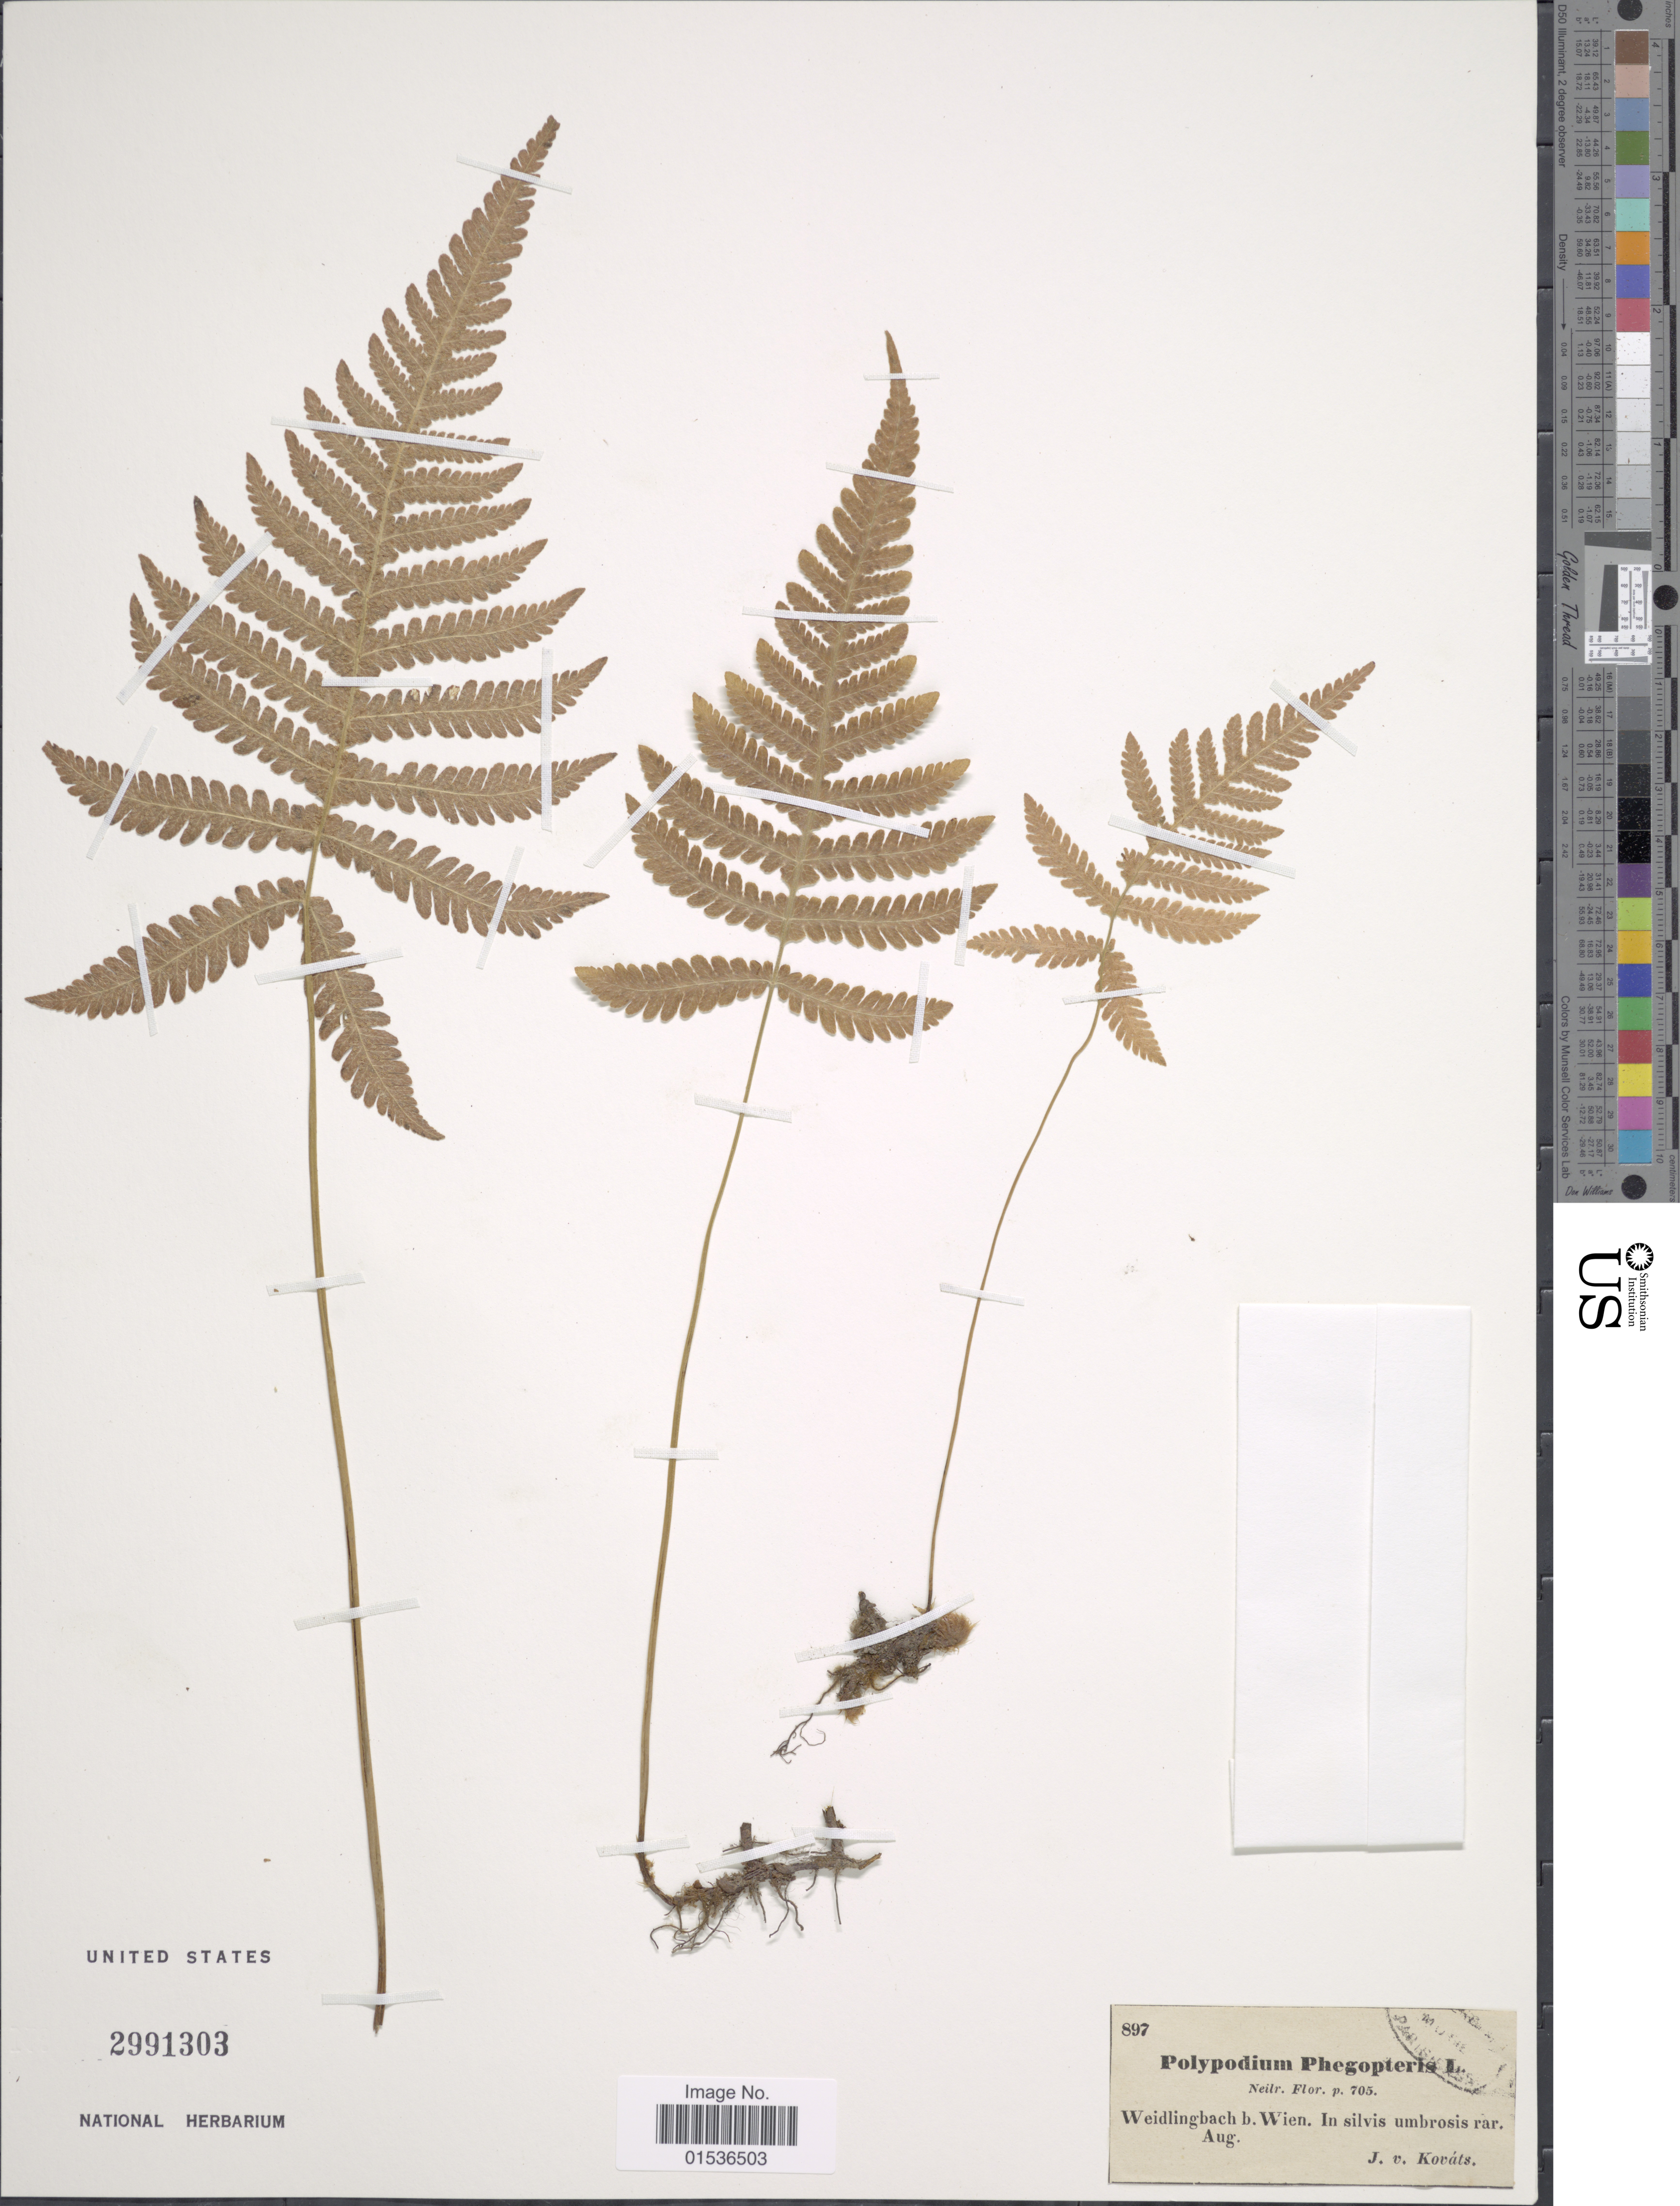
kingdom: Plantae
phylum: Tracheophyta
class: Polypodiopsida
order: Polypodiales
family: Thelypteridaceae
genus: Phegopteris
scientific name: Phegopteris connectilis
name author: (Michx.) Watt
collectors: J. Kováts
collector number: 897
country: Austria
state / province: Wien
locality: Weidlingbach b. Wien. In silvis umbrosis rar.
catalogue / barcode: US 2991303